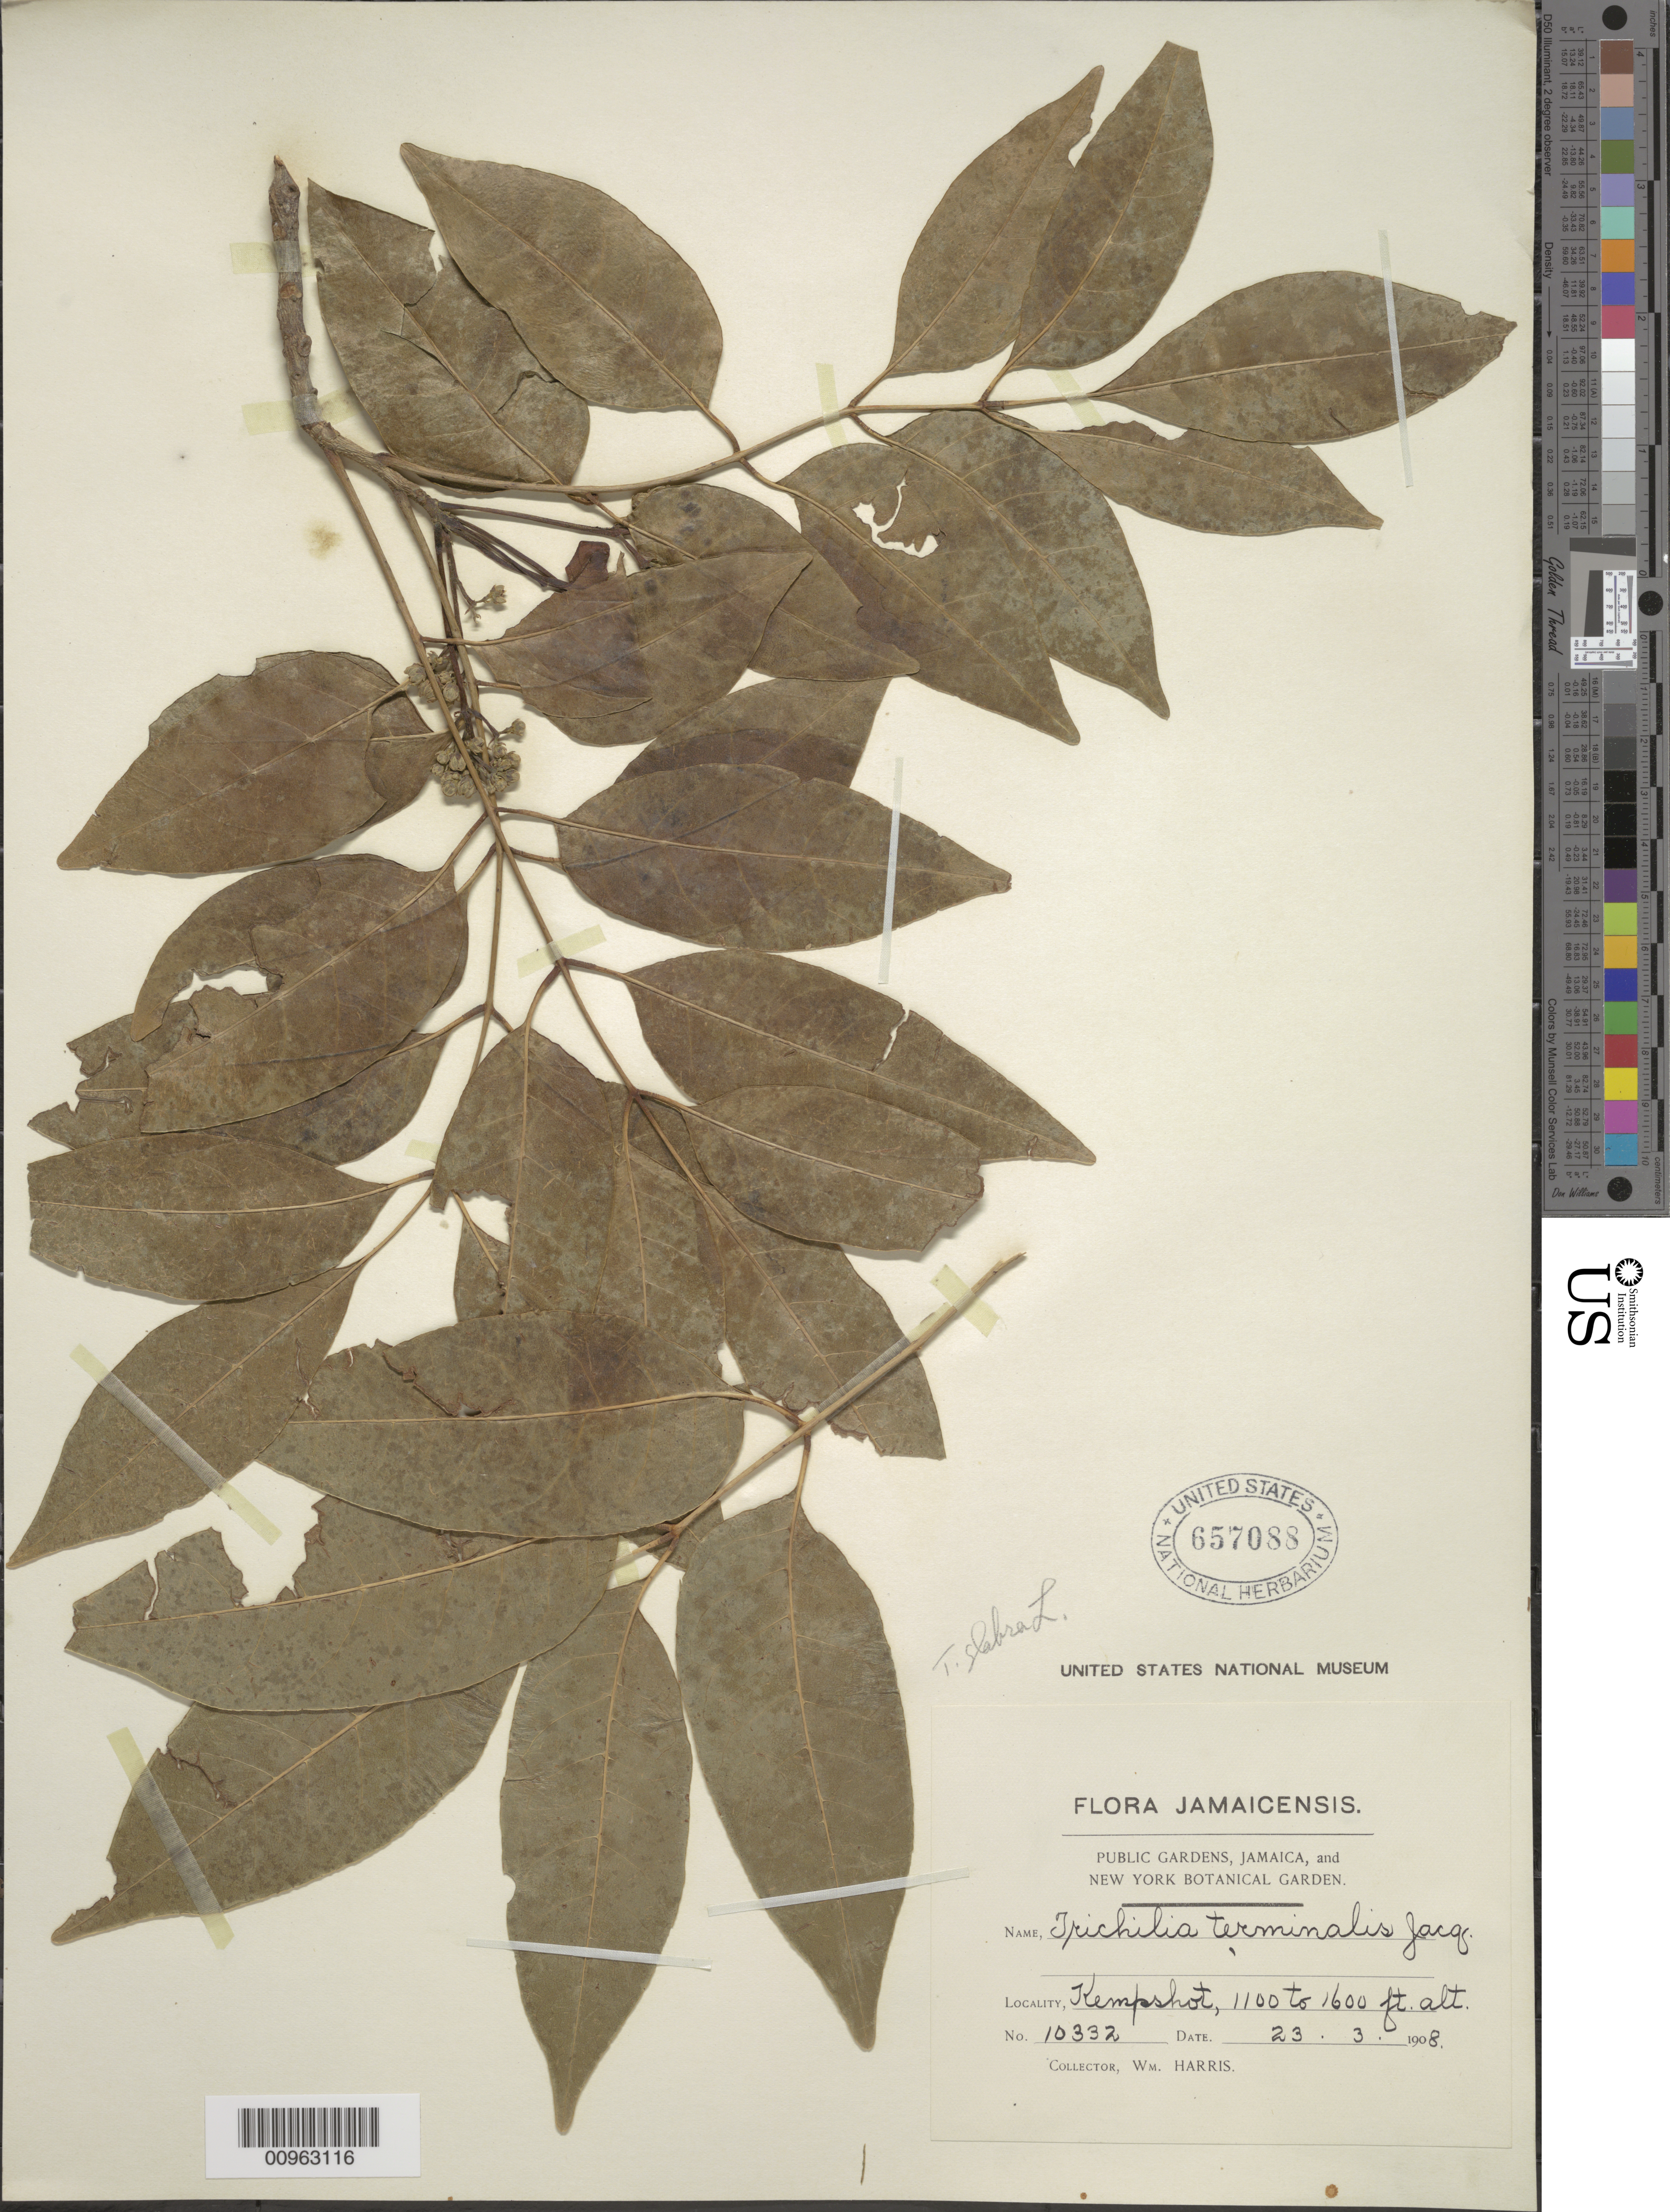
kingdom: Plantae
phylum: Tracheophyta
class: Magnoliopsida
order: Sapindales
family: Meliaceae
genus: Trichilia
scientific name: Trichilia glabra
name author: L.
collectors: W. H. Harris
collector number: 10332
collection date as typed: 23 Mar 1908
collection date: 1908-03-23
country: Jamaica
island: Jamaica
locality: Kempshot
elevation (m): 335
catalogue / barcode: US 657088